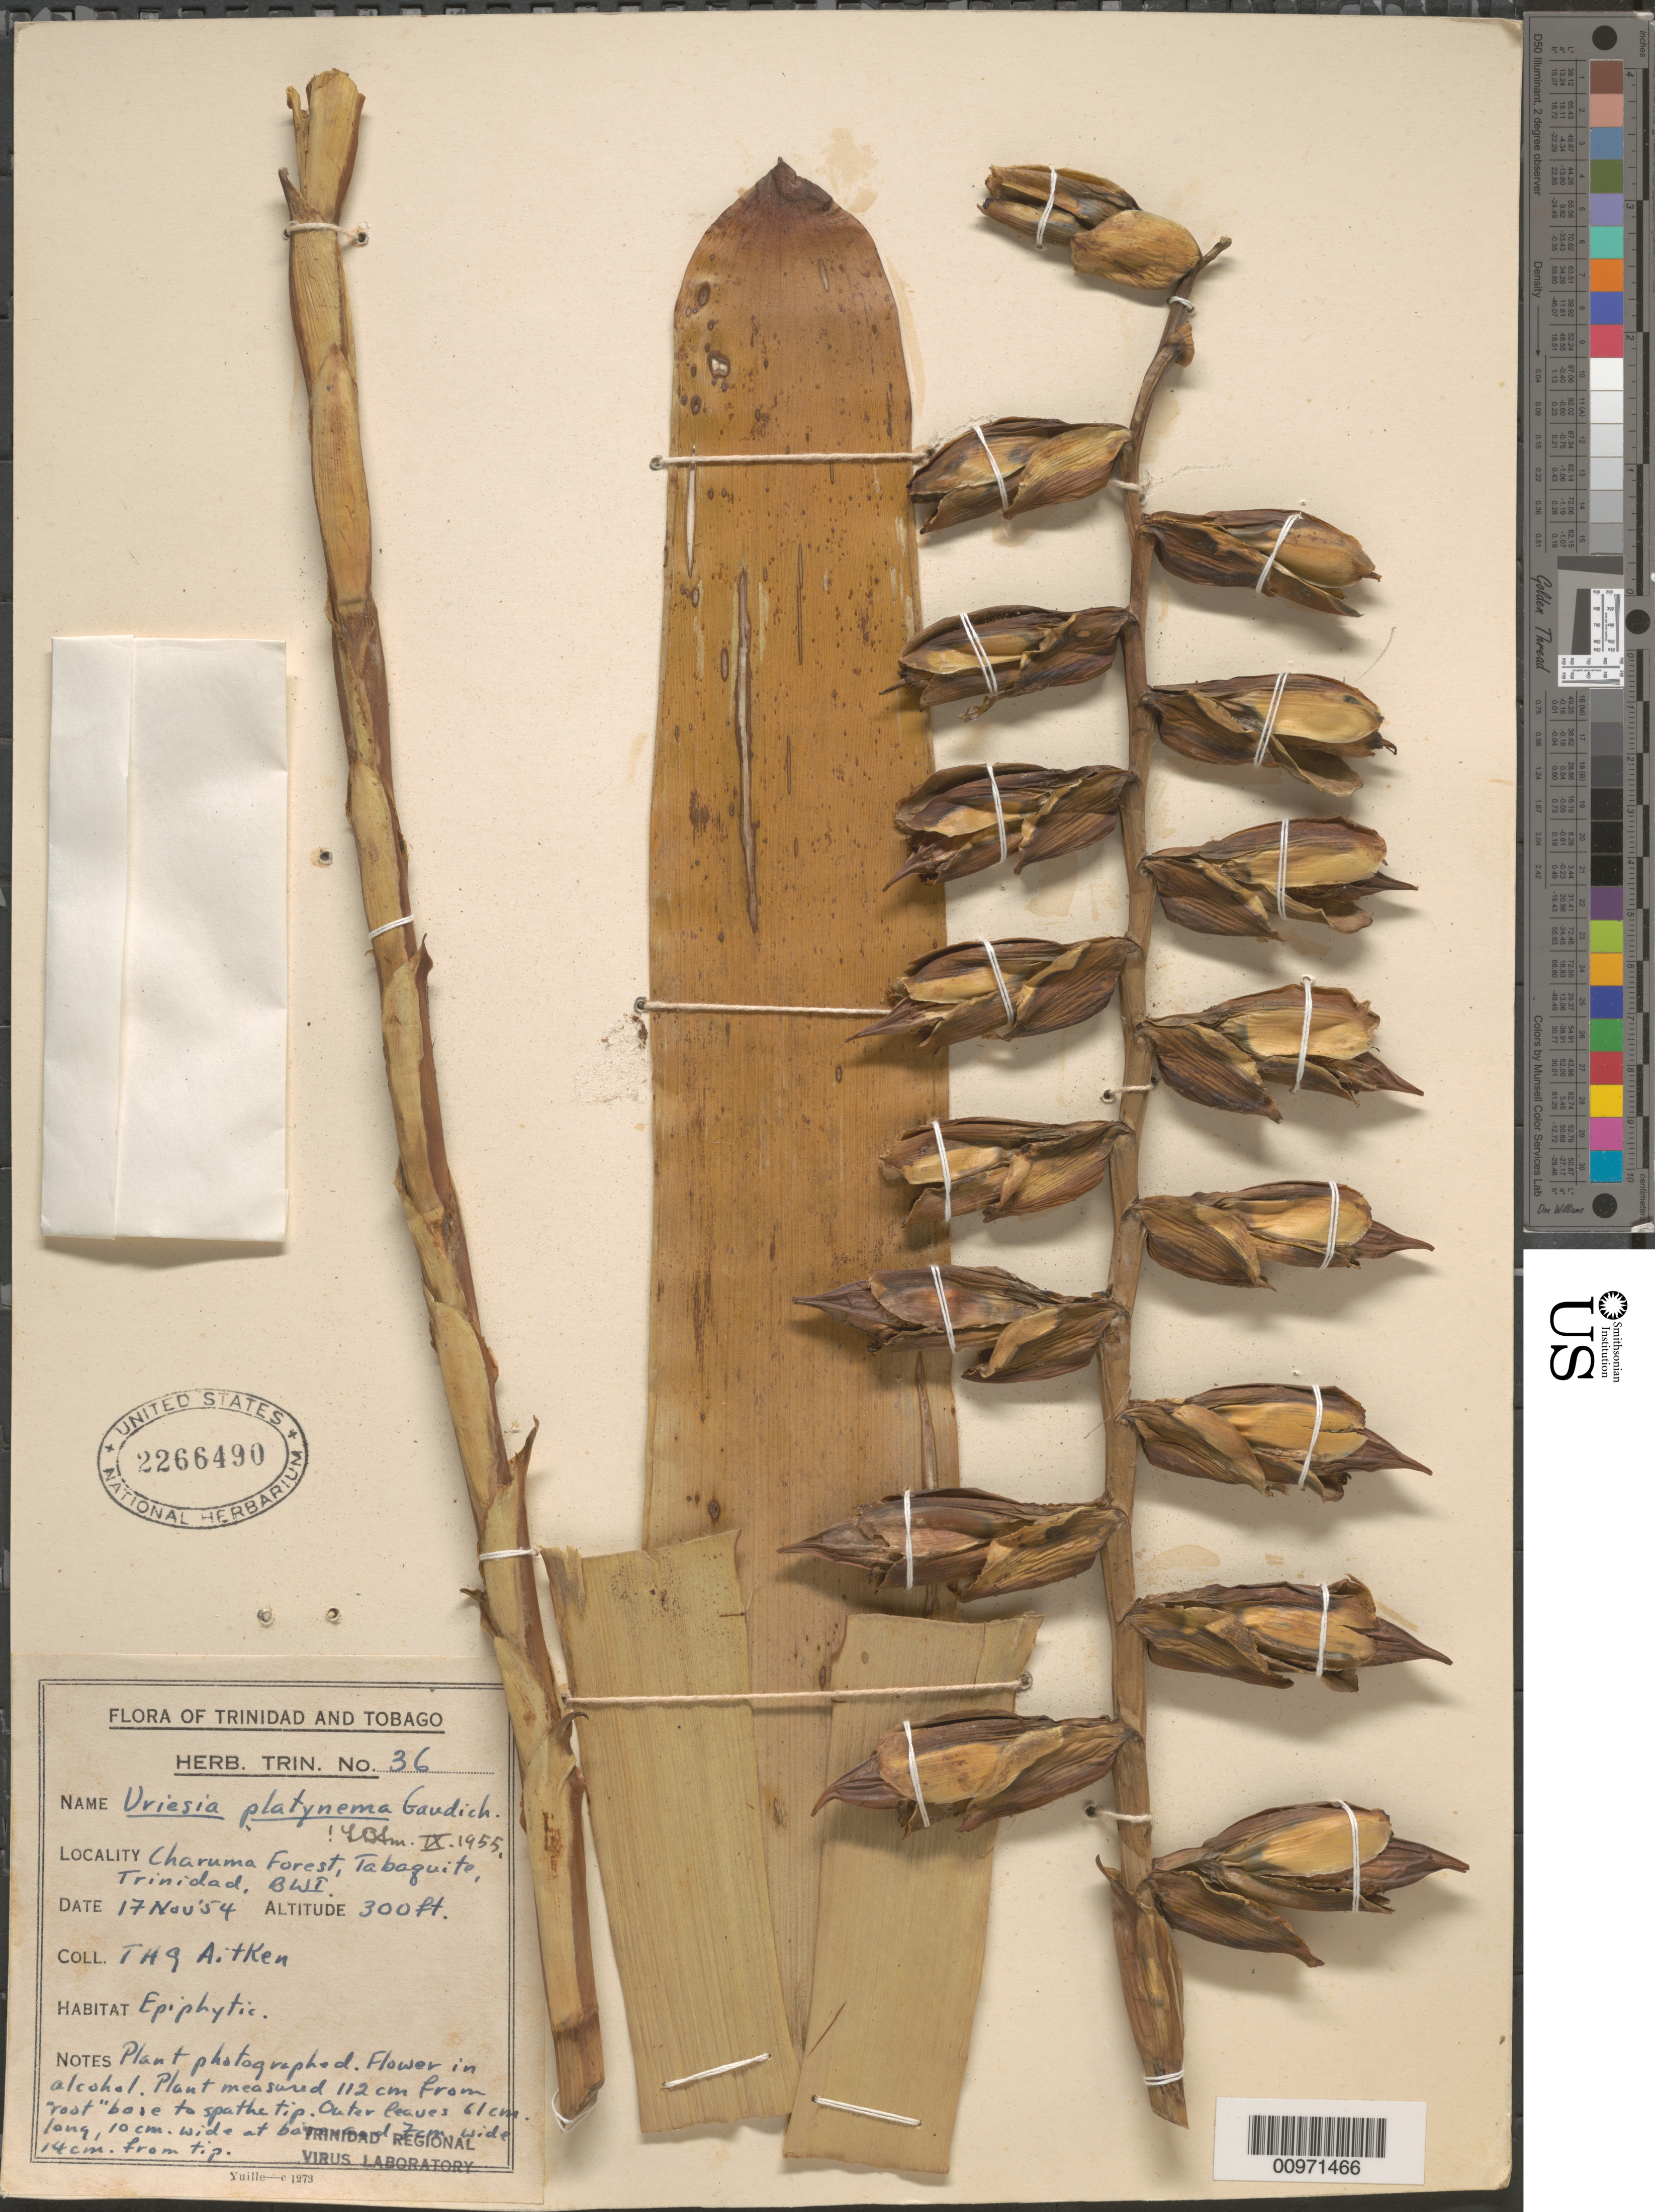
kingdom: Plantae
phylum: Tracheophyta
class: Liliopsida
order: Poales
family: Bromeliaceae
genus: Vriesea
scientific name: Vriesea platynema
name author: Gaudich.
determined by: Smith, Lyman B., (US), NMNH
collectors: T. Aitken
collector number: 36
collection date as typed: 17 Nov 1954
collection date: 1954-11-17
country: Trinidad and Tobago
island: Trinidad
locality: Charuma Forest, Tabaquito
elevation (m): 91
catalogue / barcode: US 2266490